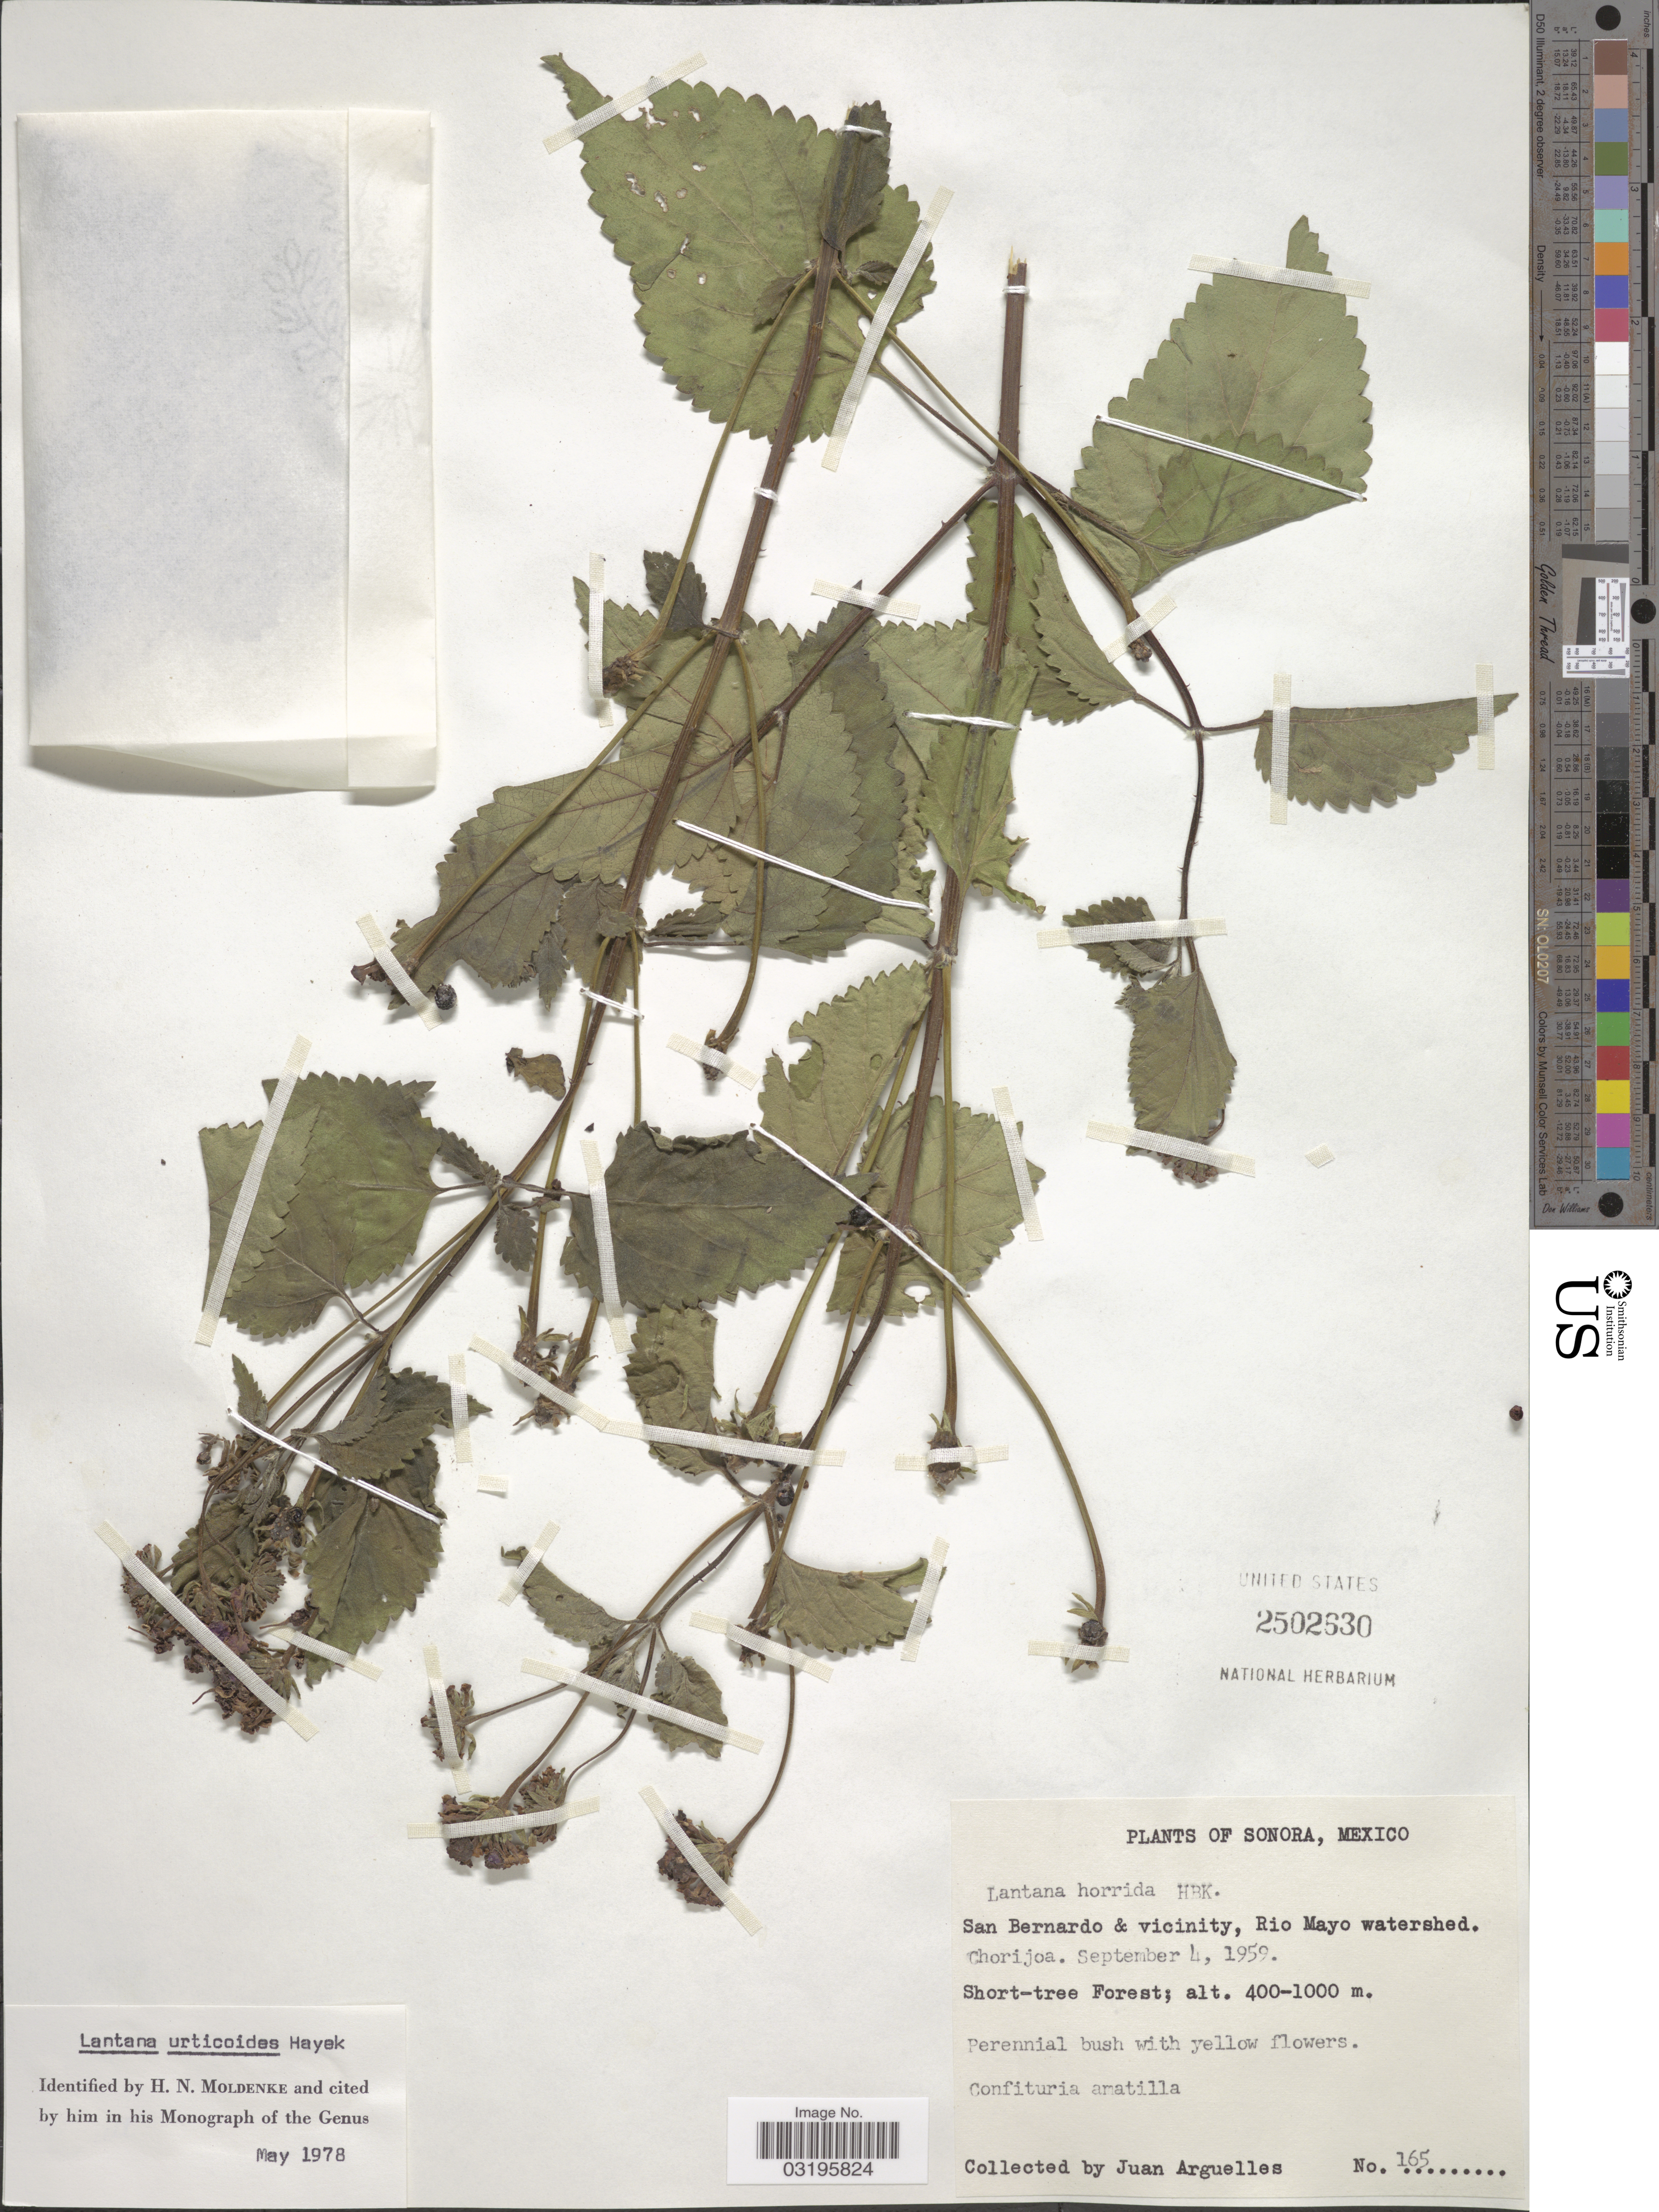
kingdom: Plantae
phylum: Tracheophyta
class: Magnoliopsida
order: Lamiales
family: Verbenaceae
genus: Lantana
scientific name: Lantana urticoides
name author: Hayek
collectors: J. Arguelles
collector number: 165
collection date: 1959-09-04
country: Mexico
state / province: Sonora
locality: San Bernardo & vicinity, Rio Mayo watershed. Chorijoa.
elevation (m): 400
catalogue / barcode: US 2502630